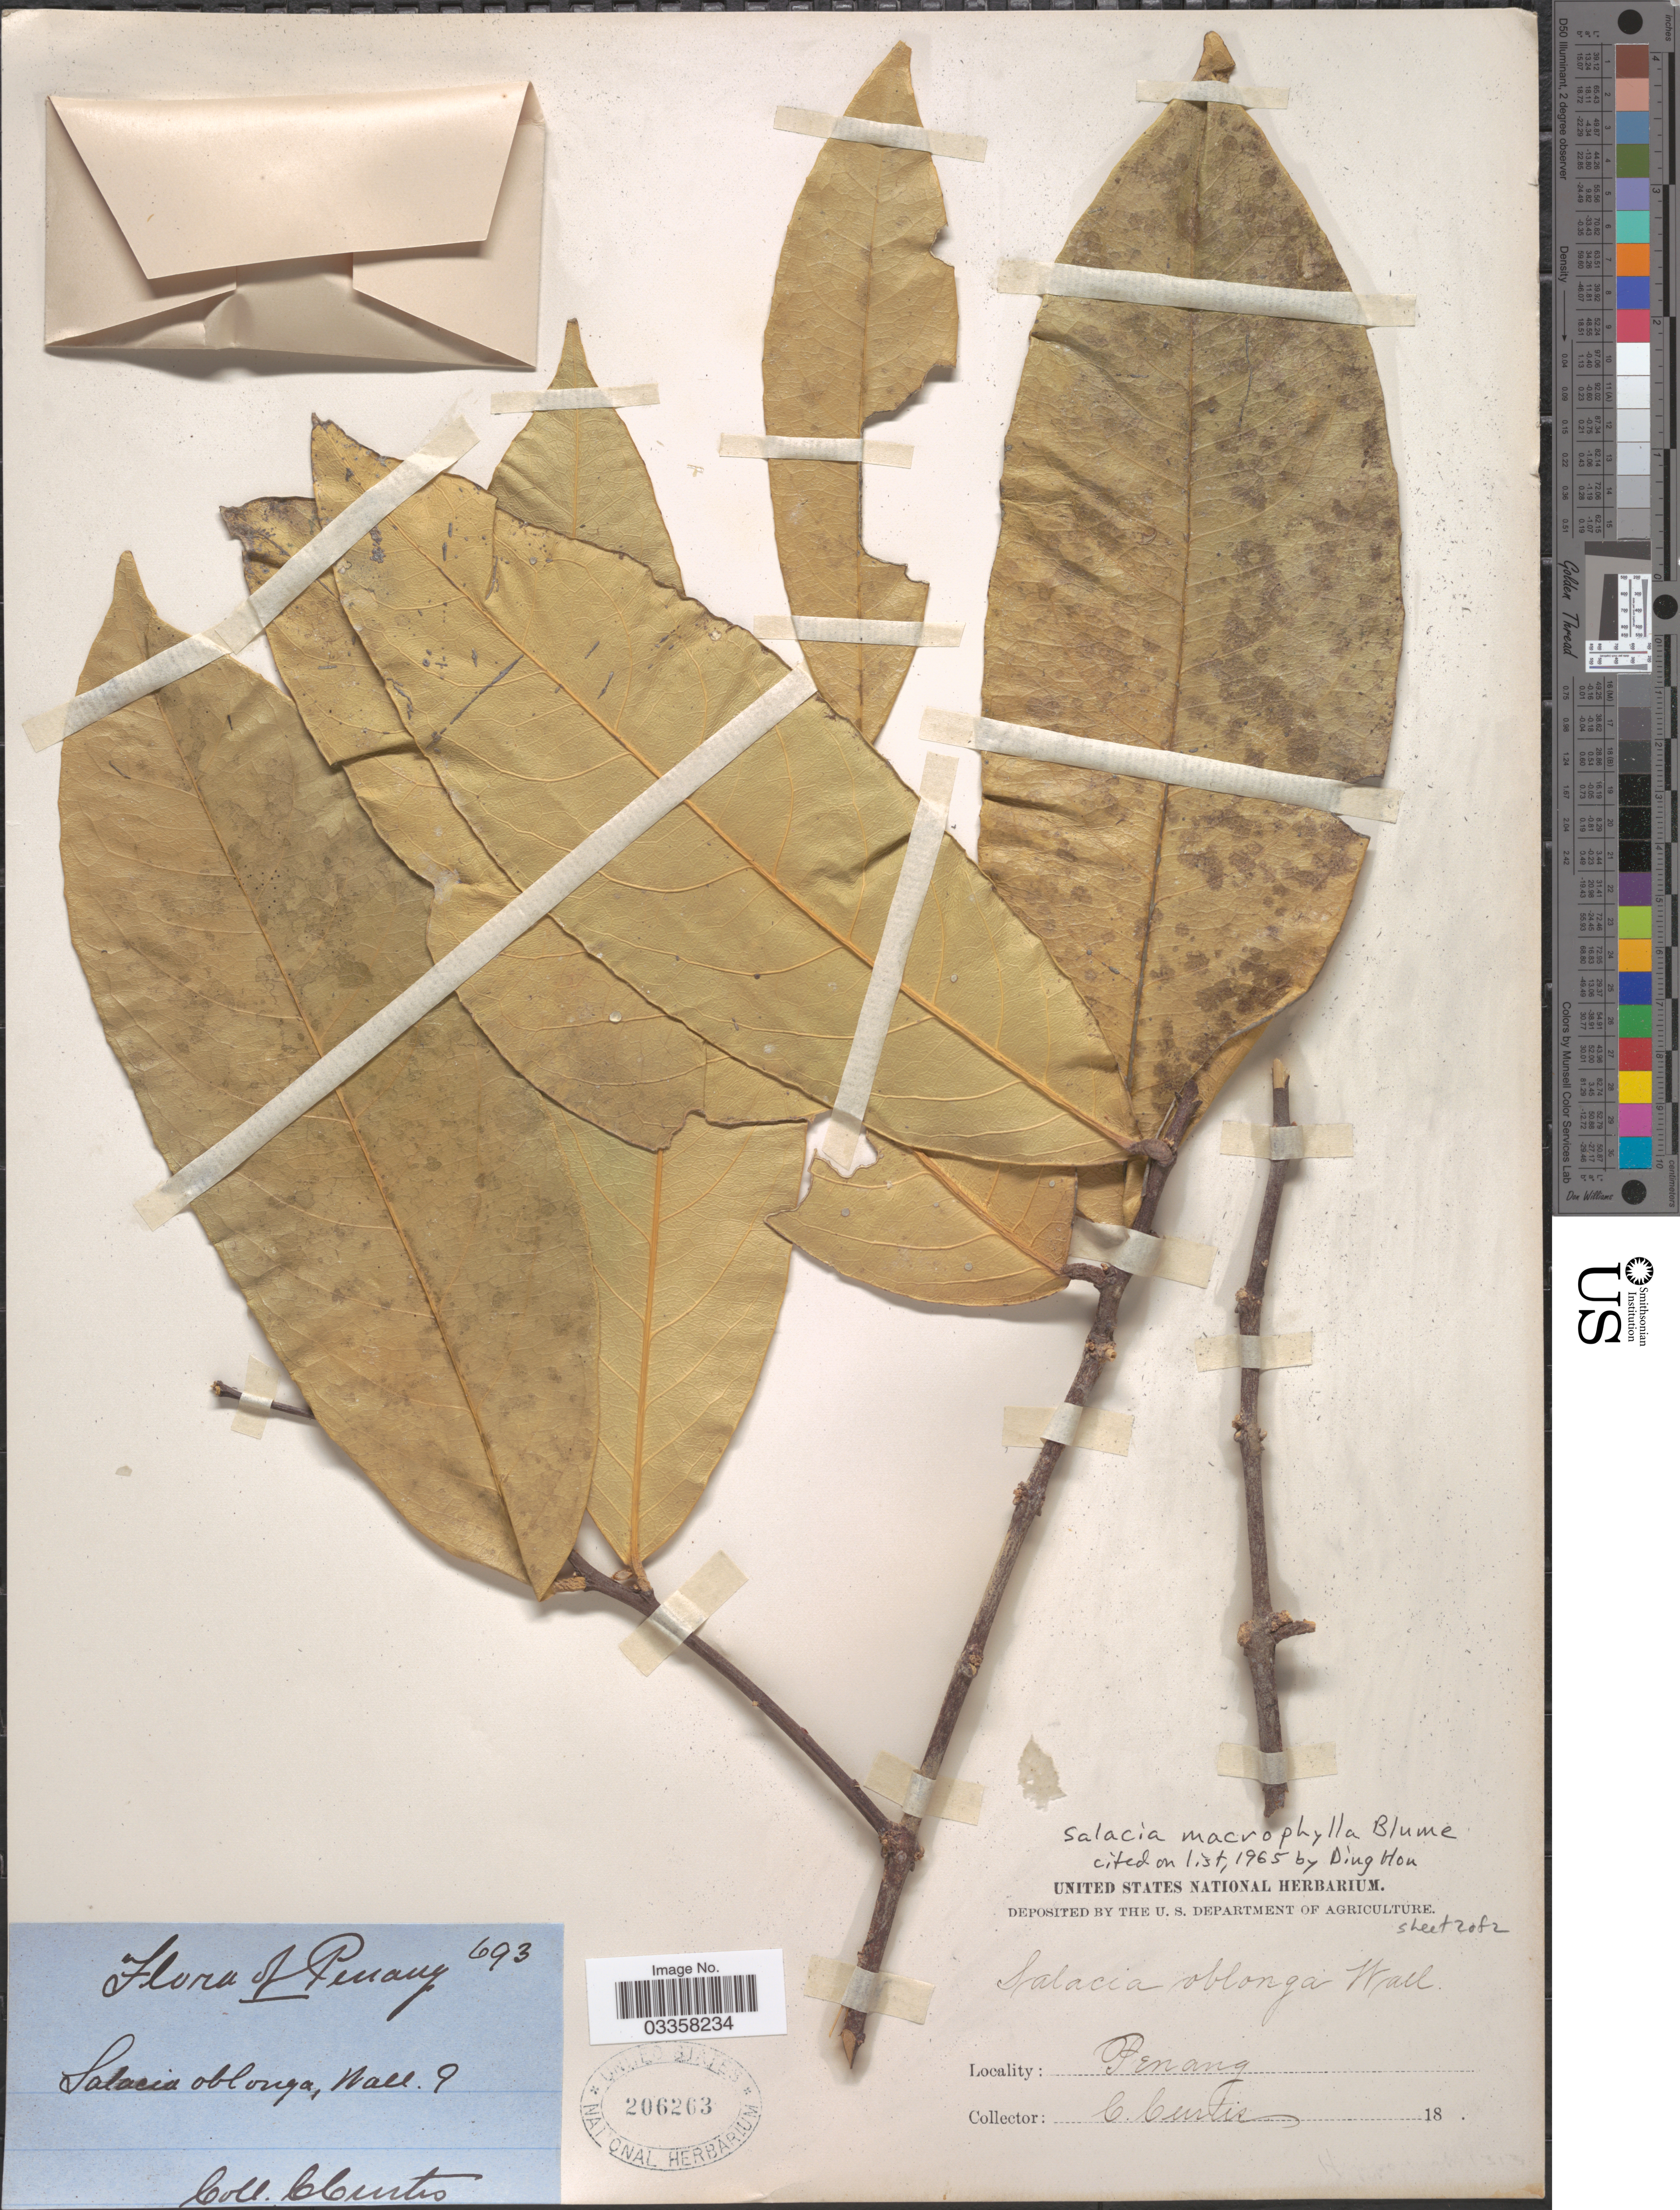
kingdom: Plantae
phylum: Tracheophyta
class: Magnoliopsida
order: Celastrales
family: Celastraceae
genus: Salacia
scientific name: Salacia macrophylla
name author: Blume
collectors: C. Curtis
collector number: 693?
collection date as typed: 18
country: Malaysia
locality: Penang.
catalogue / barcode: US 206263